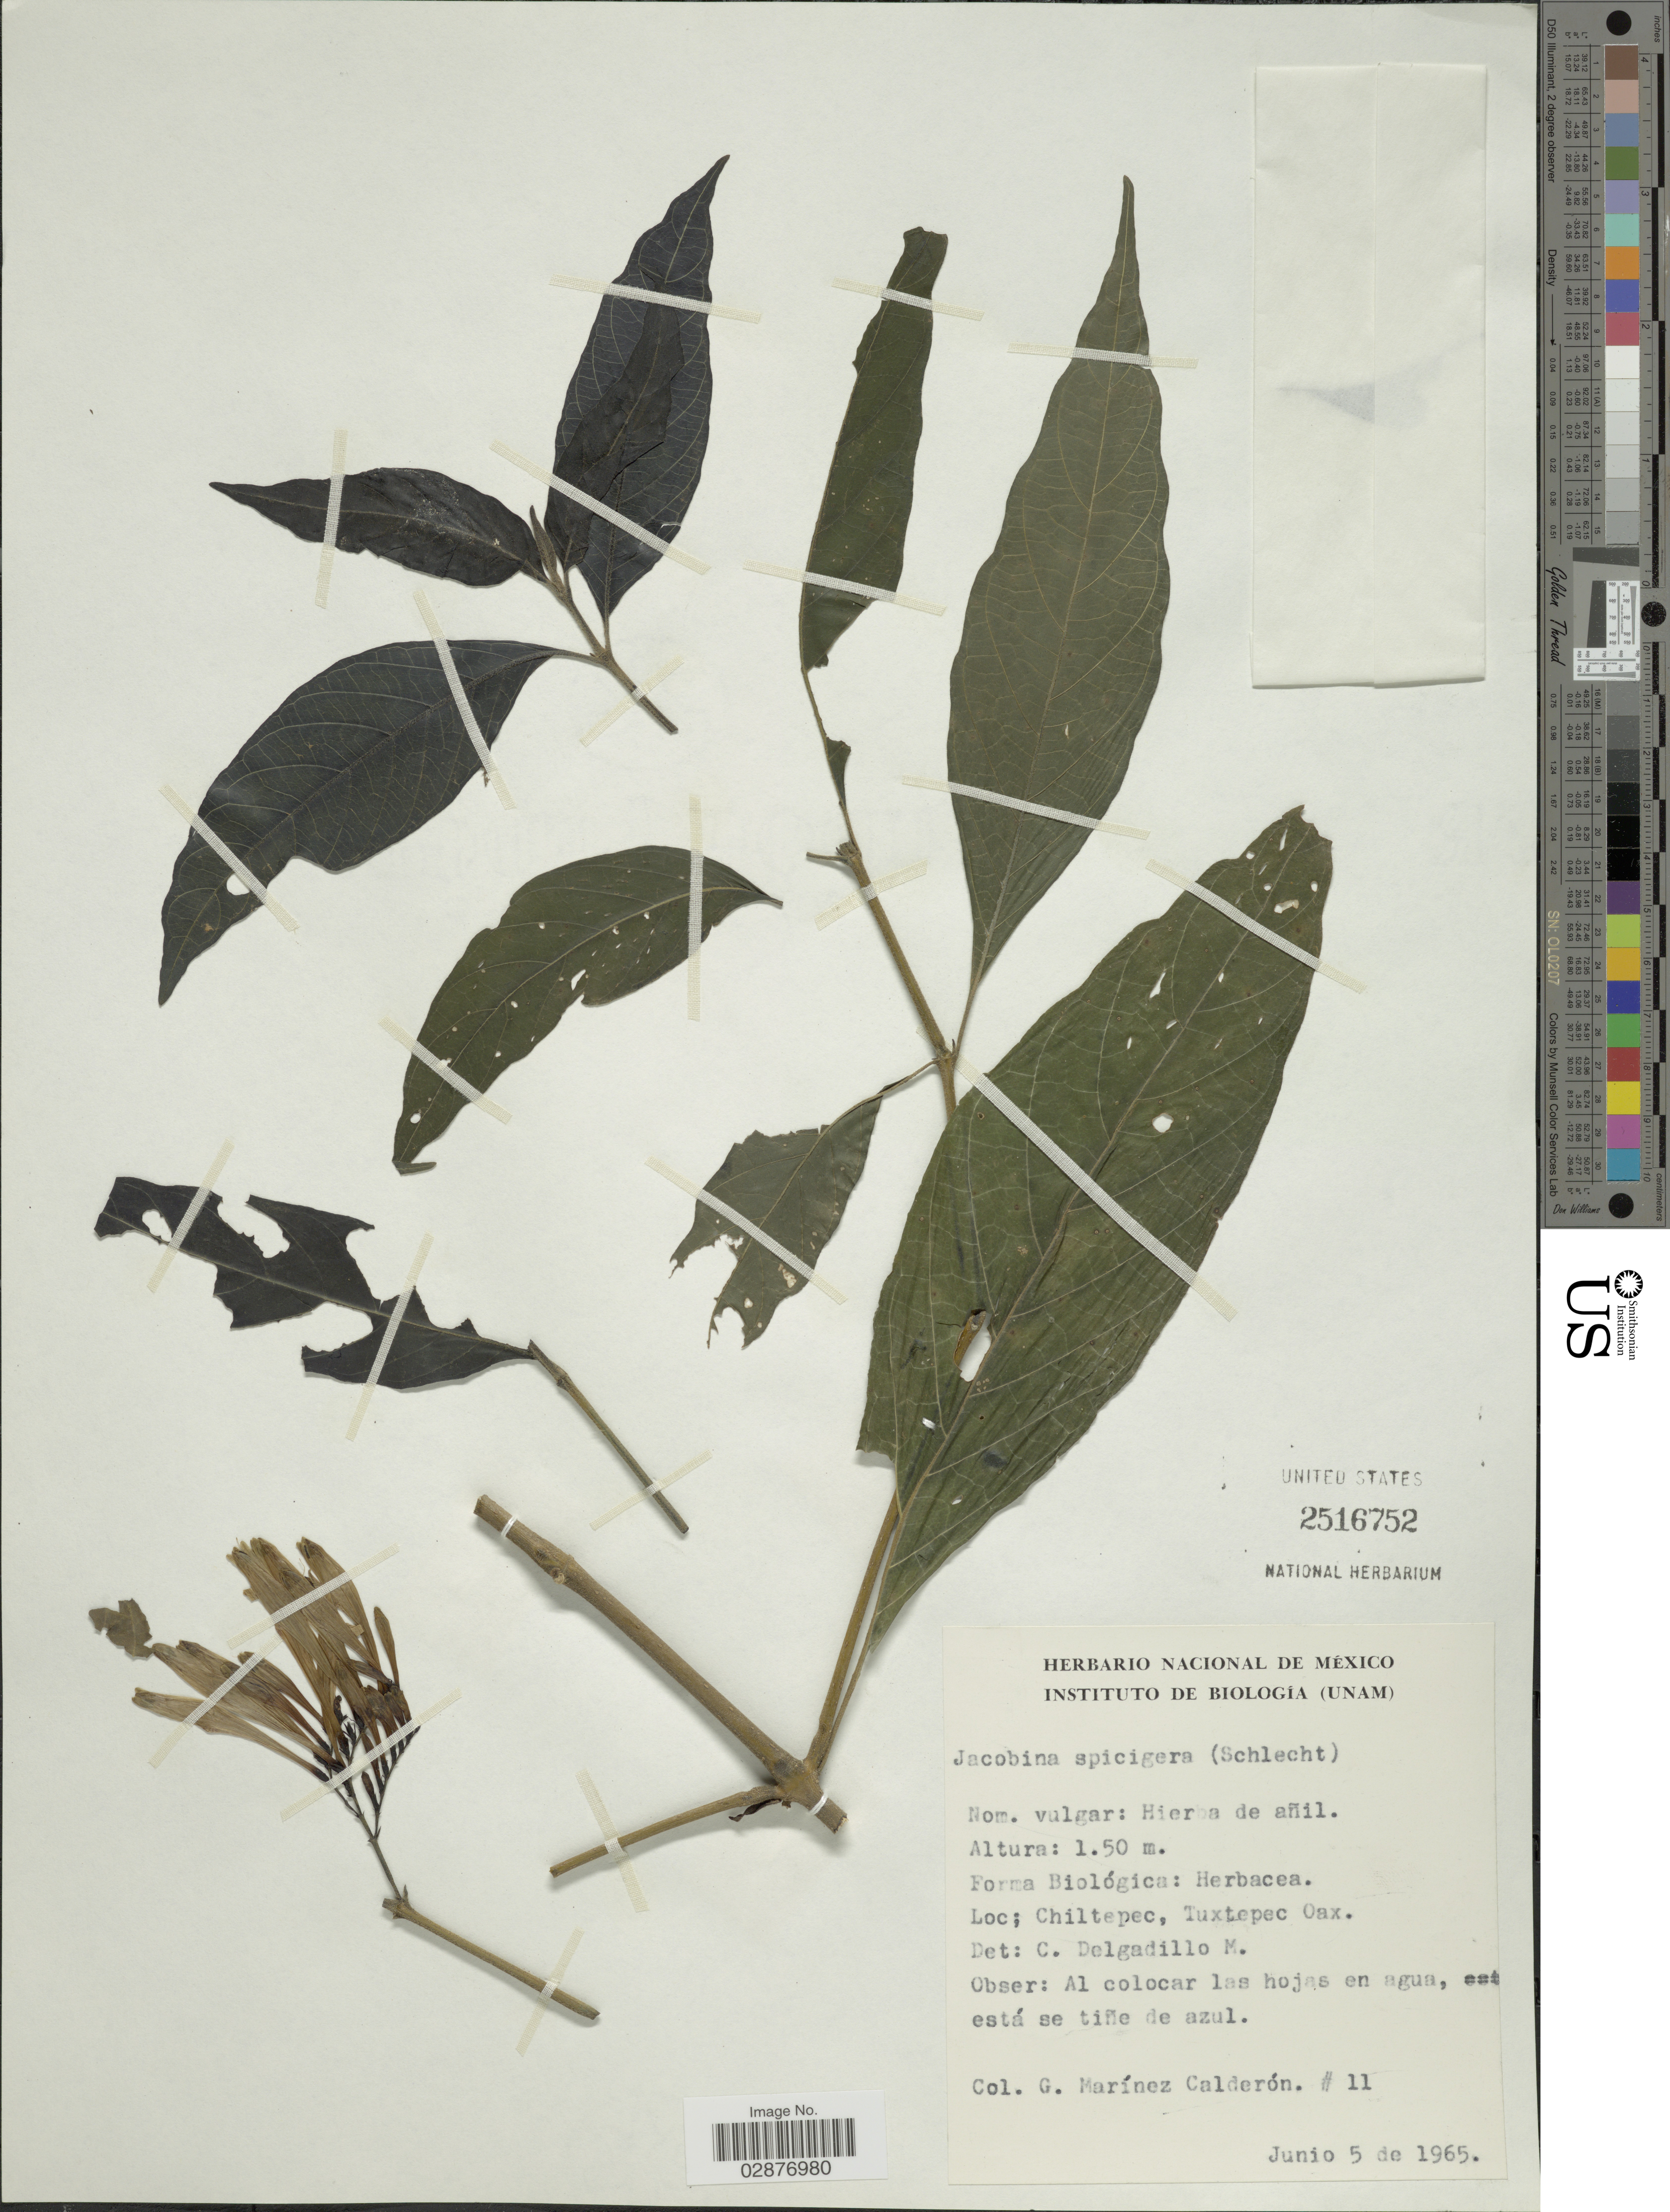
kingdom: Plantae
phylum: Tracheophyta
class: Magnoliopsida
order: Lamiales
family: Acanthaceae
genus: Justicia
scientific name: Justicia spicigera 'Sidicaro'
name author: Schltdl.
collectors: G. M. Calderon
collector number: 11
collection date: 1965-06-05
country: Mexico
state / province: Oaxaca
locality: Chiltepec, Tuxtepec Oax.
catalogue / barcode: US 2516752